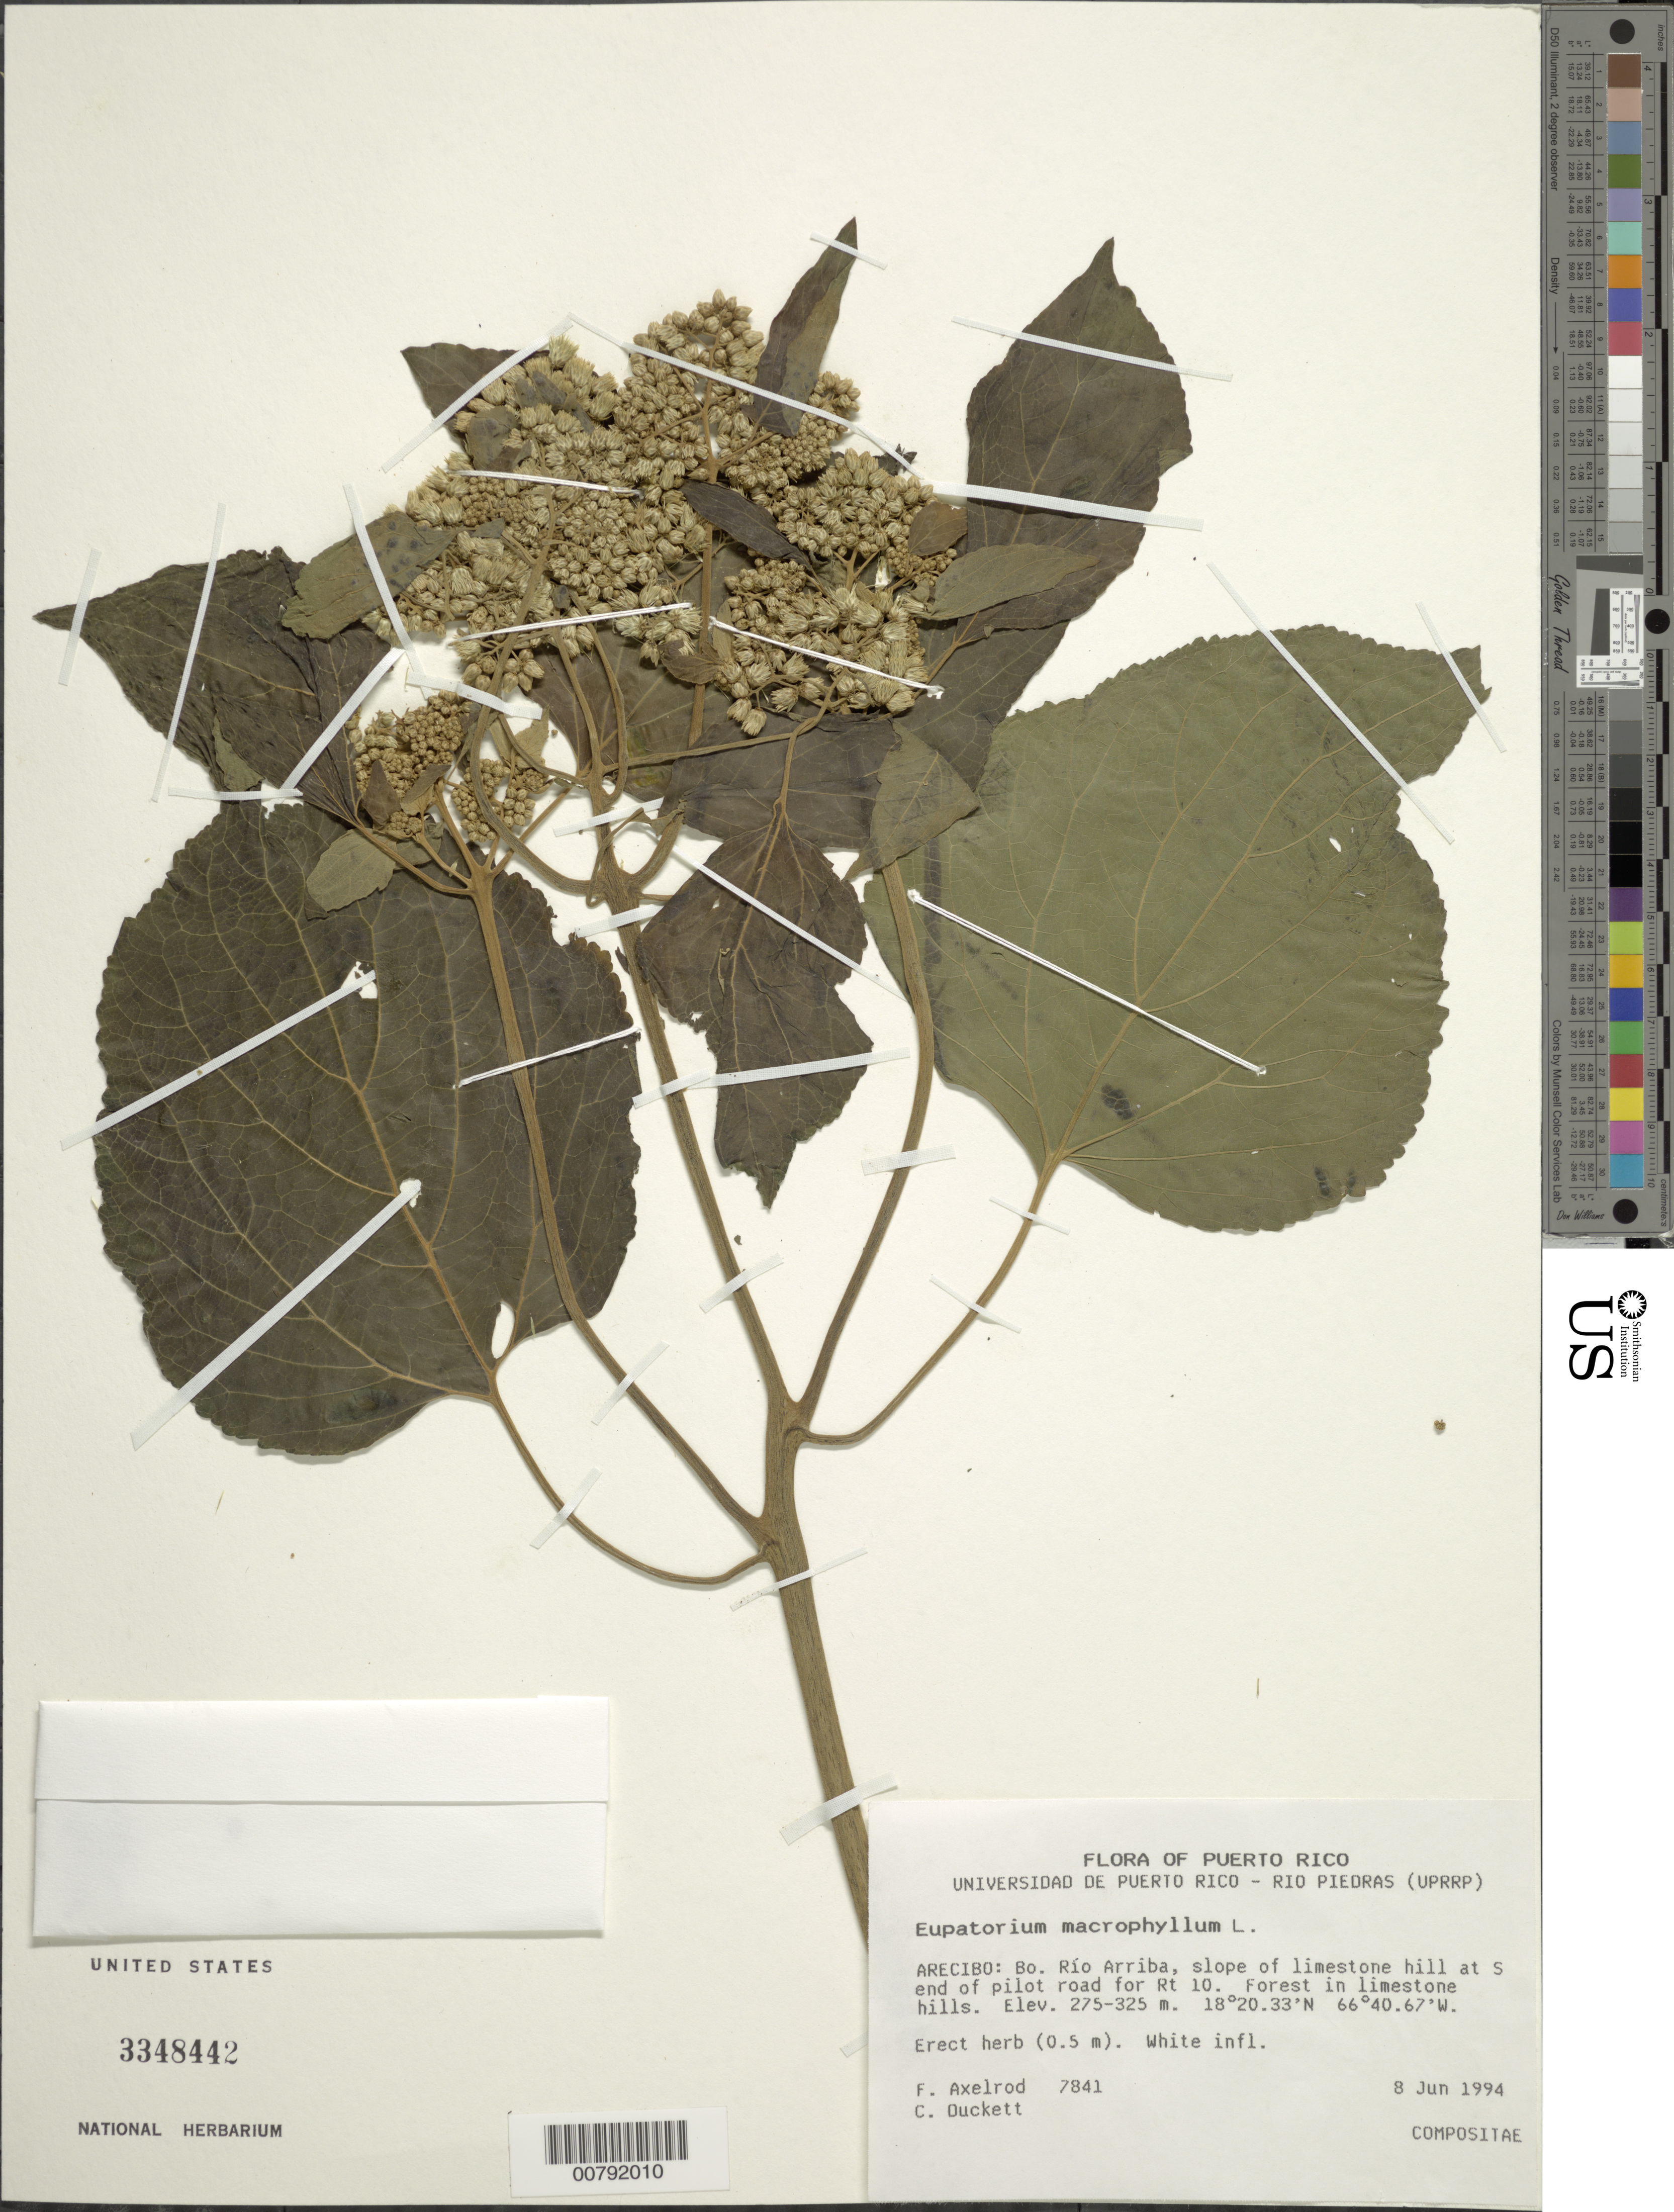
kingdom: Plantae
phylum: Tracheophyta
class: Magnoliopsida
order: Asterales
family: Asteraceae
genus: Hebeclinium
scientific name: Hebeclinium macrophyllum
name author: (L.) DC.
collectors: F. S. Axelrod & C. Duckett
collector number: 7841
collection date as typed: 08 Jun 1994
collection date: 1994-06-08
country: Puerto Rico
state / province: Arecibo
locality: Arecibo: Bo. Río Arriba, slope of limestone hill at S end of pilot road for Rt. 10.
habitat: Forest in limestone hills.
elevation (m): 275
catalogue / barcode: US 3348442